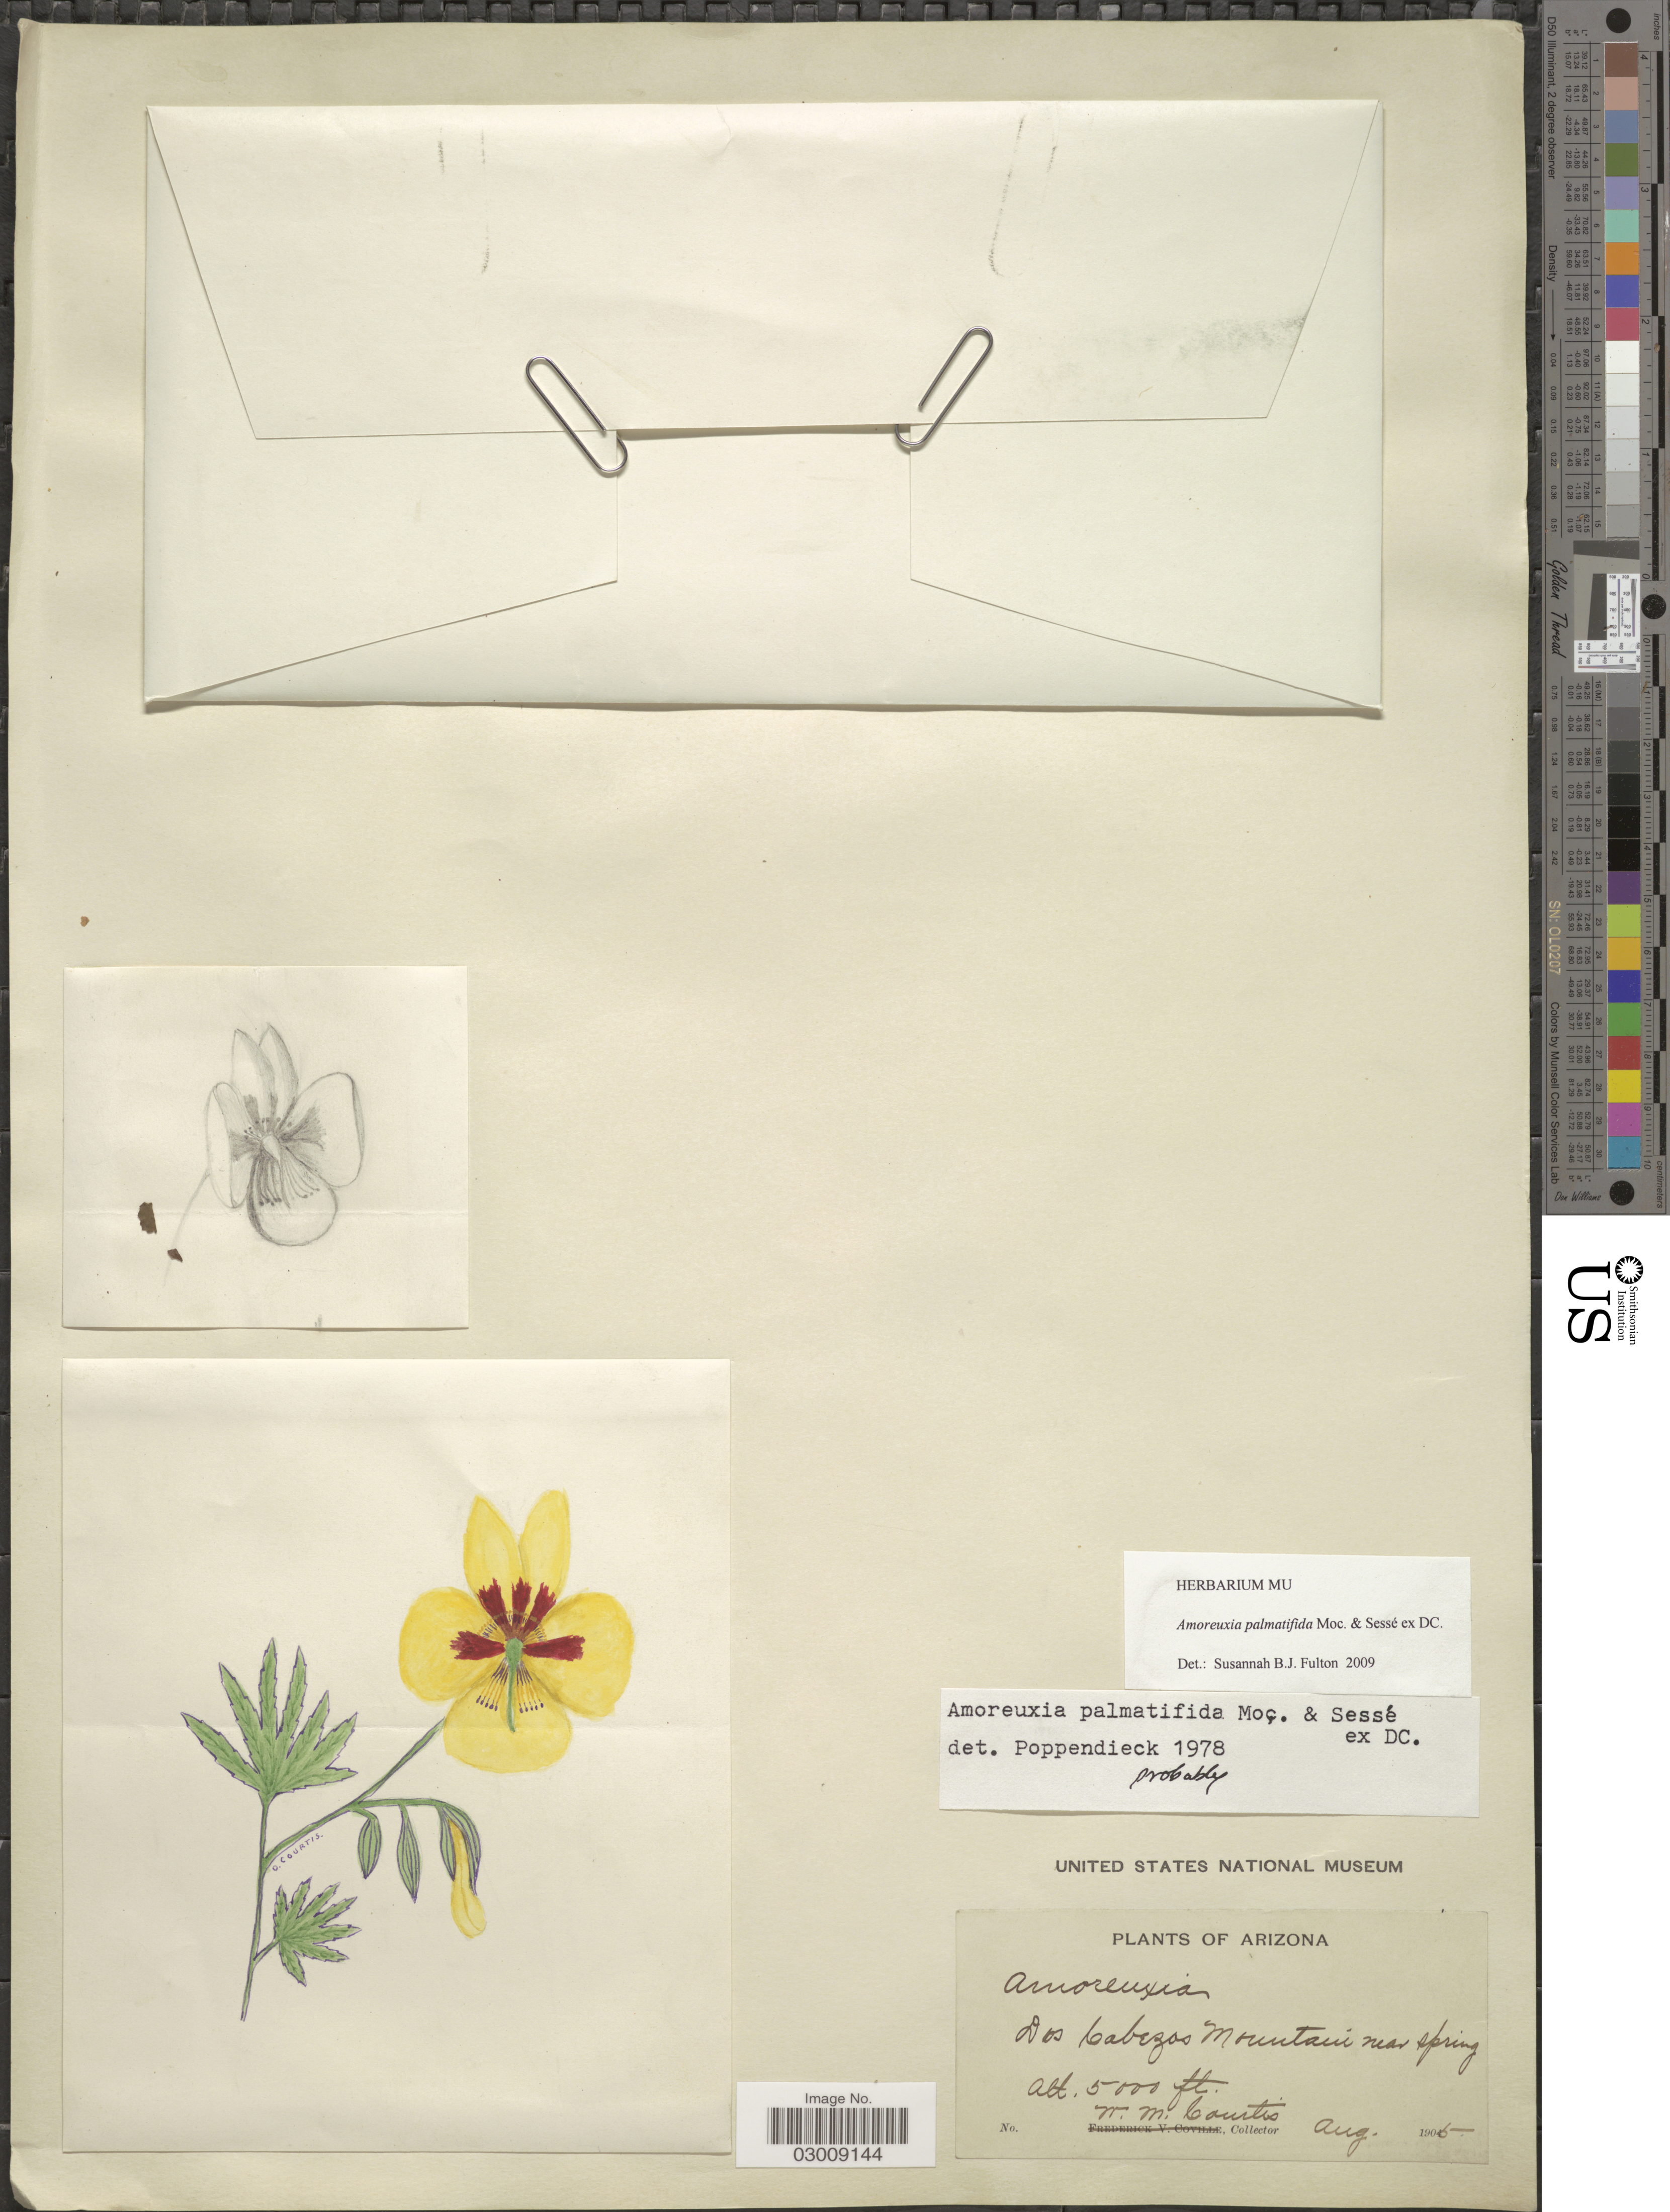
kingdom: Plantae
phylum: Tracheophyta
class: Magnoliopsida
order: Malvales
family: Cochlospermaceae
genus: Amoreuxia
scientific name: Amoreuxia palmatifida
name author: Moc. & Sessé ex DC.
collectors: W. Courtis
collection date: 1905-08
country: United States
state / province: Arizona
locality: Dos Cabezas Mountain near spring.